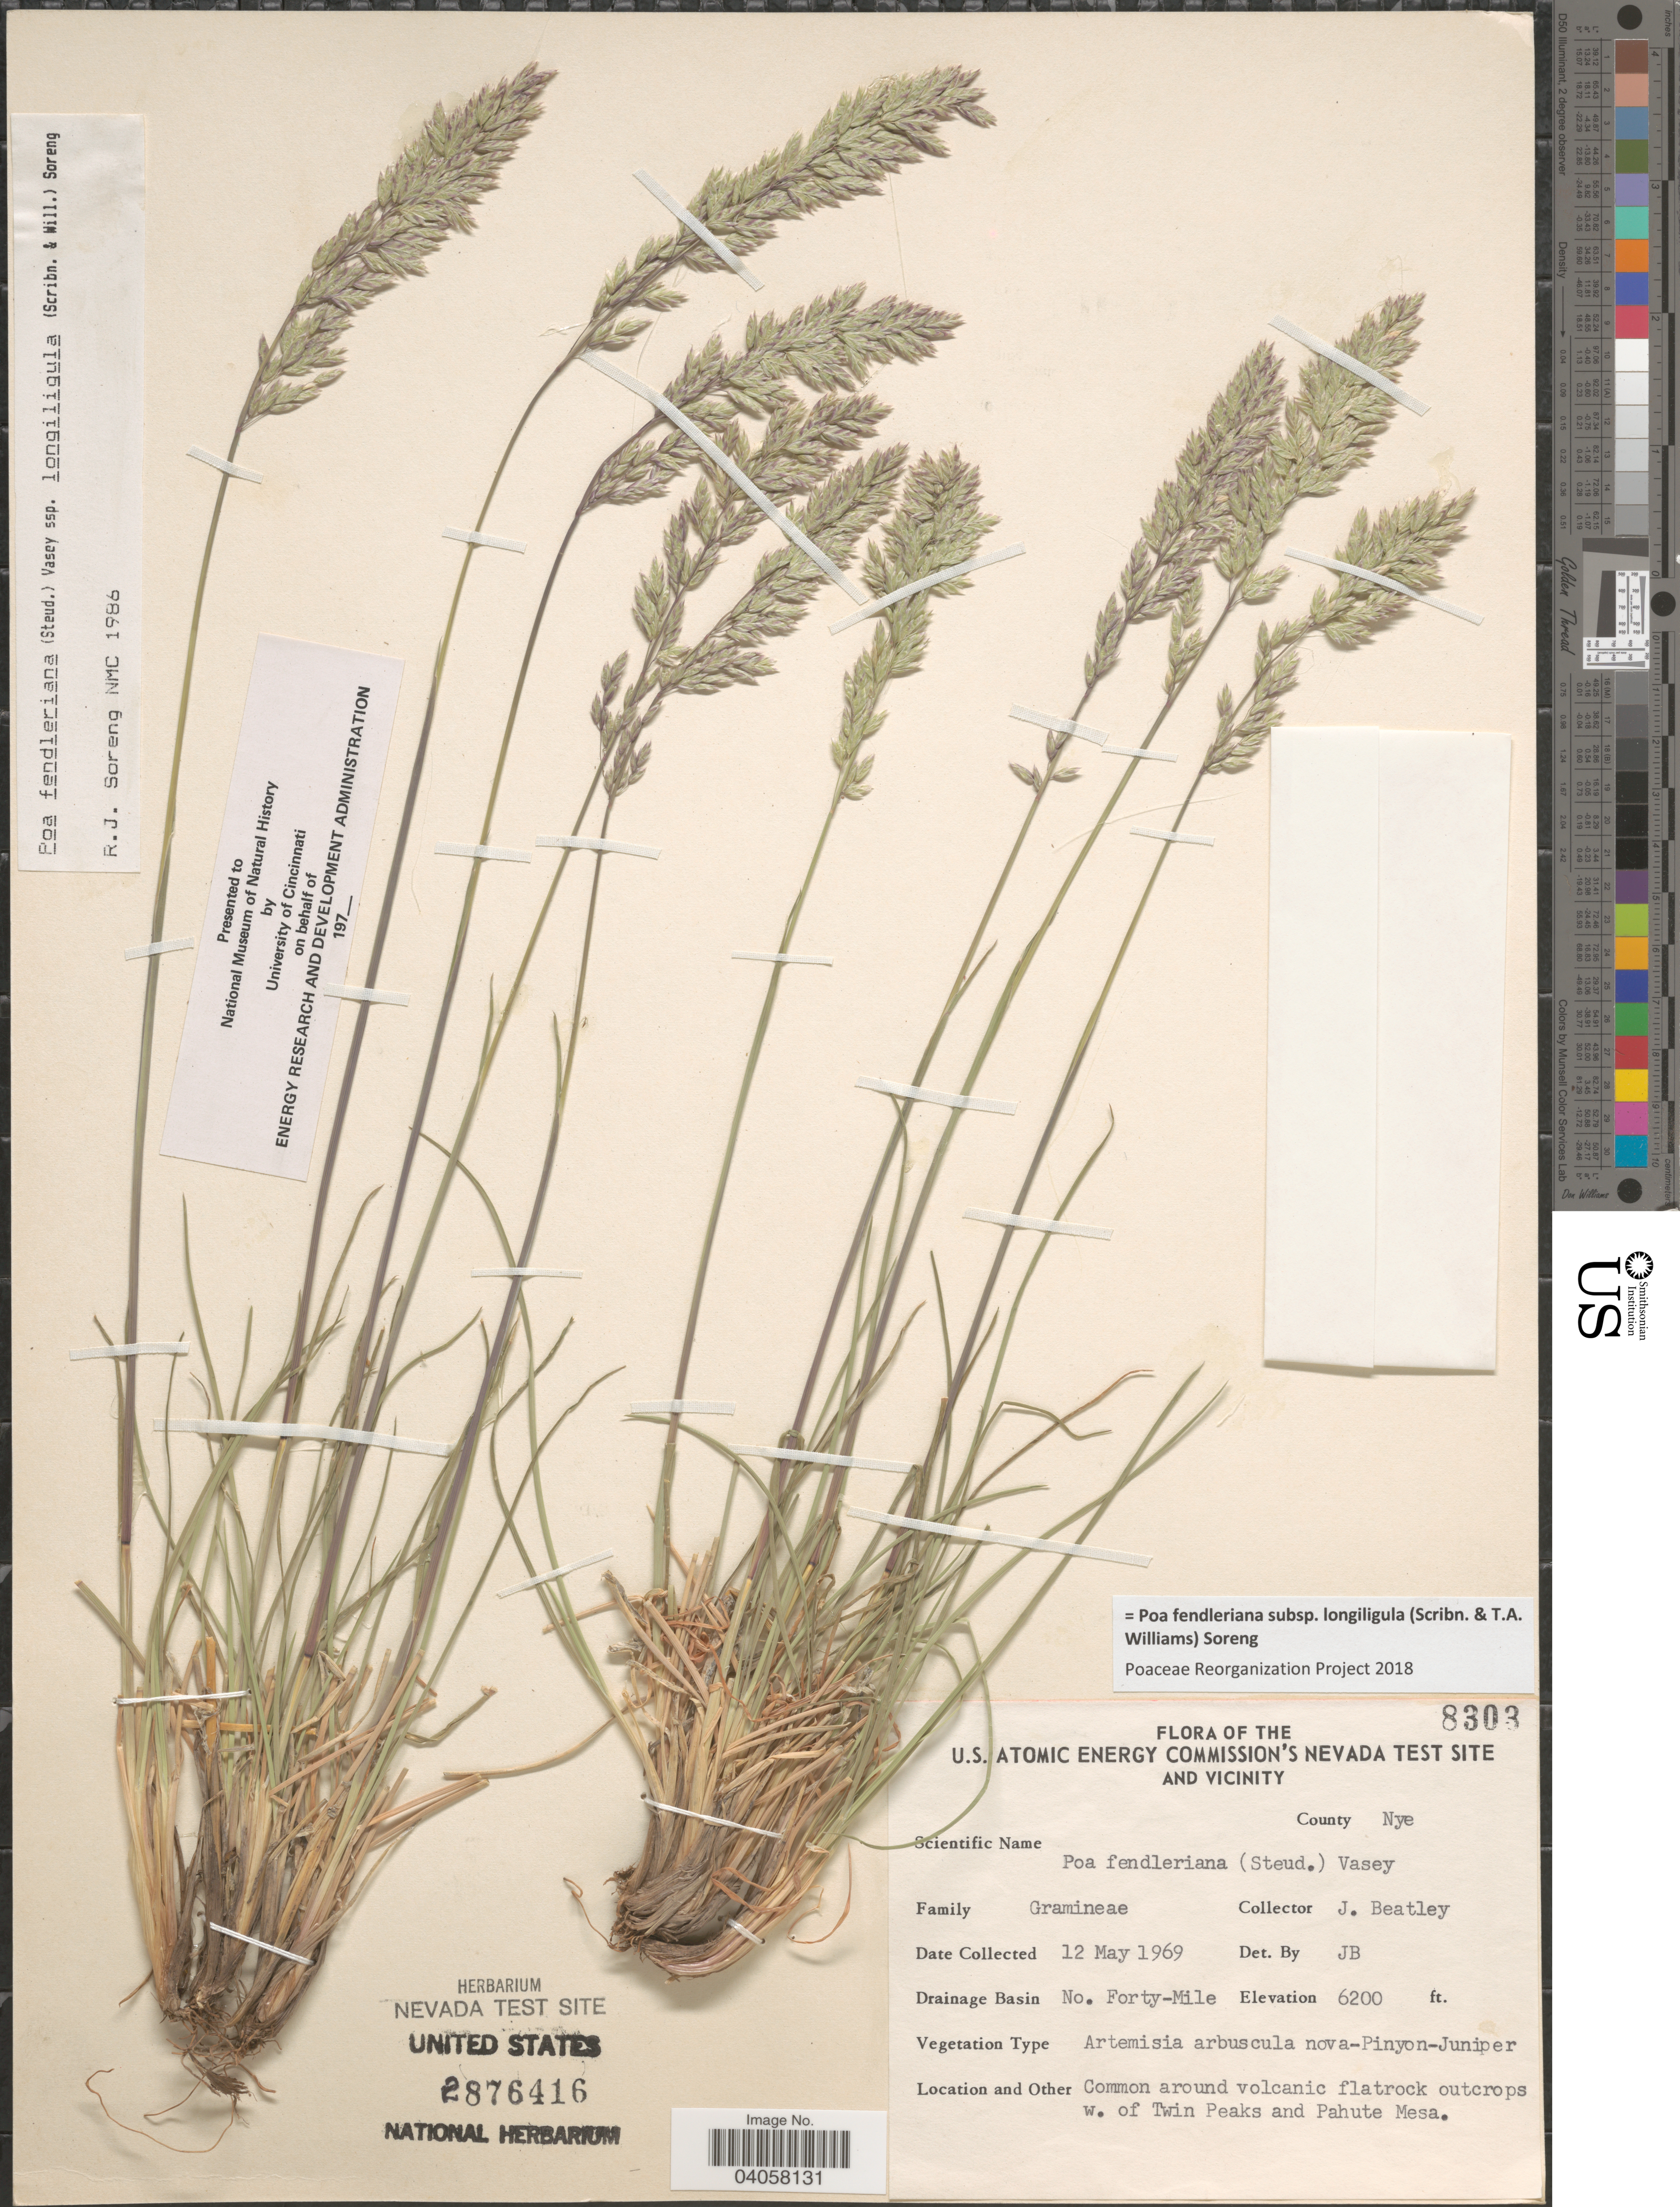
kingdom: Plantae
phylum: Tracheophyta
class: Liliopsida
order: Poales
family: Poaceae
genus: Poa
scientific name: Poa fendleriana subsp. longiligula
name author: (Scribn. & T.A. Williams) Soreng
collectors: J. C. Beatley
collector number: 8303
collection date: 1969-05-12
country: United States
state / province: Nevada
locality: The U.S. Atomic Energy Commission's Nevada Test Site and Vicinity. County Nye. Drainage Basin No. Forty-Mile. W. of Twin Peaks and Pahute Mesa.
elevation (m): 1890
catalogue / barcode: US 2876416